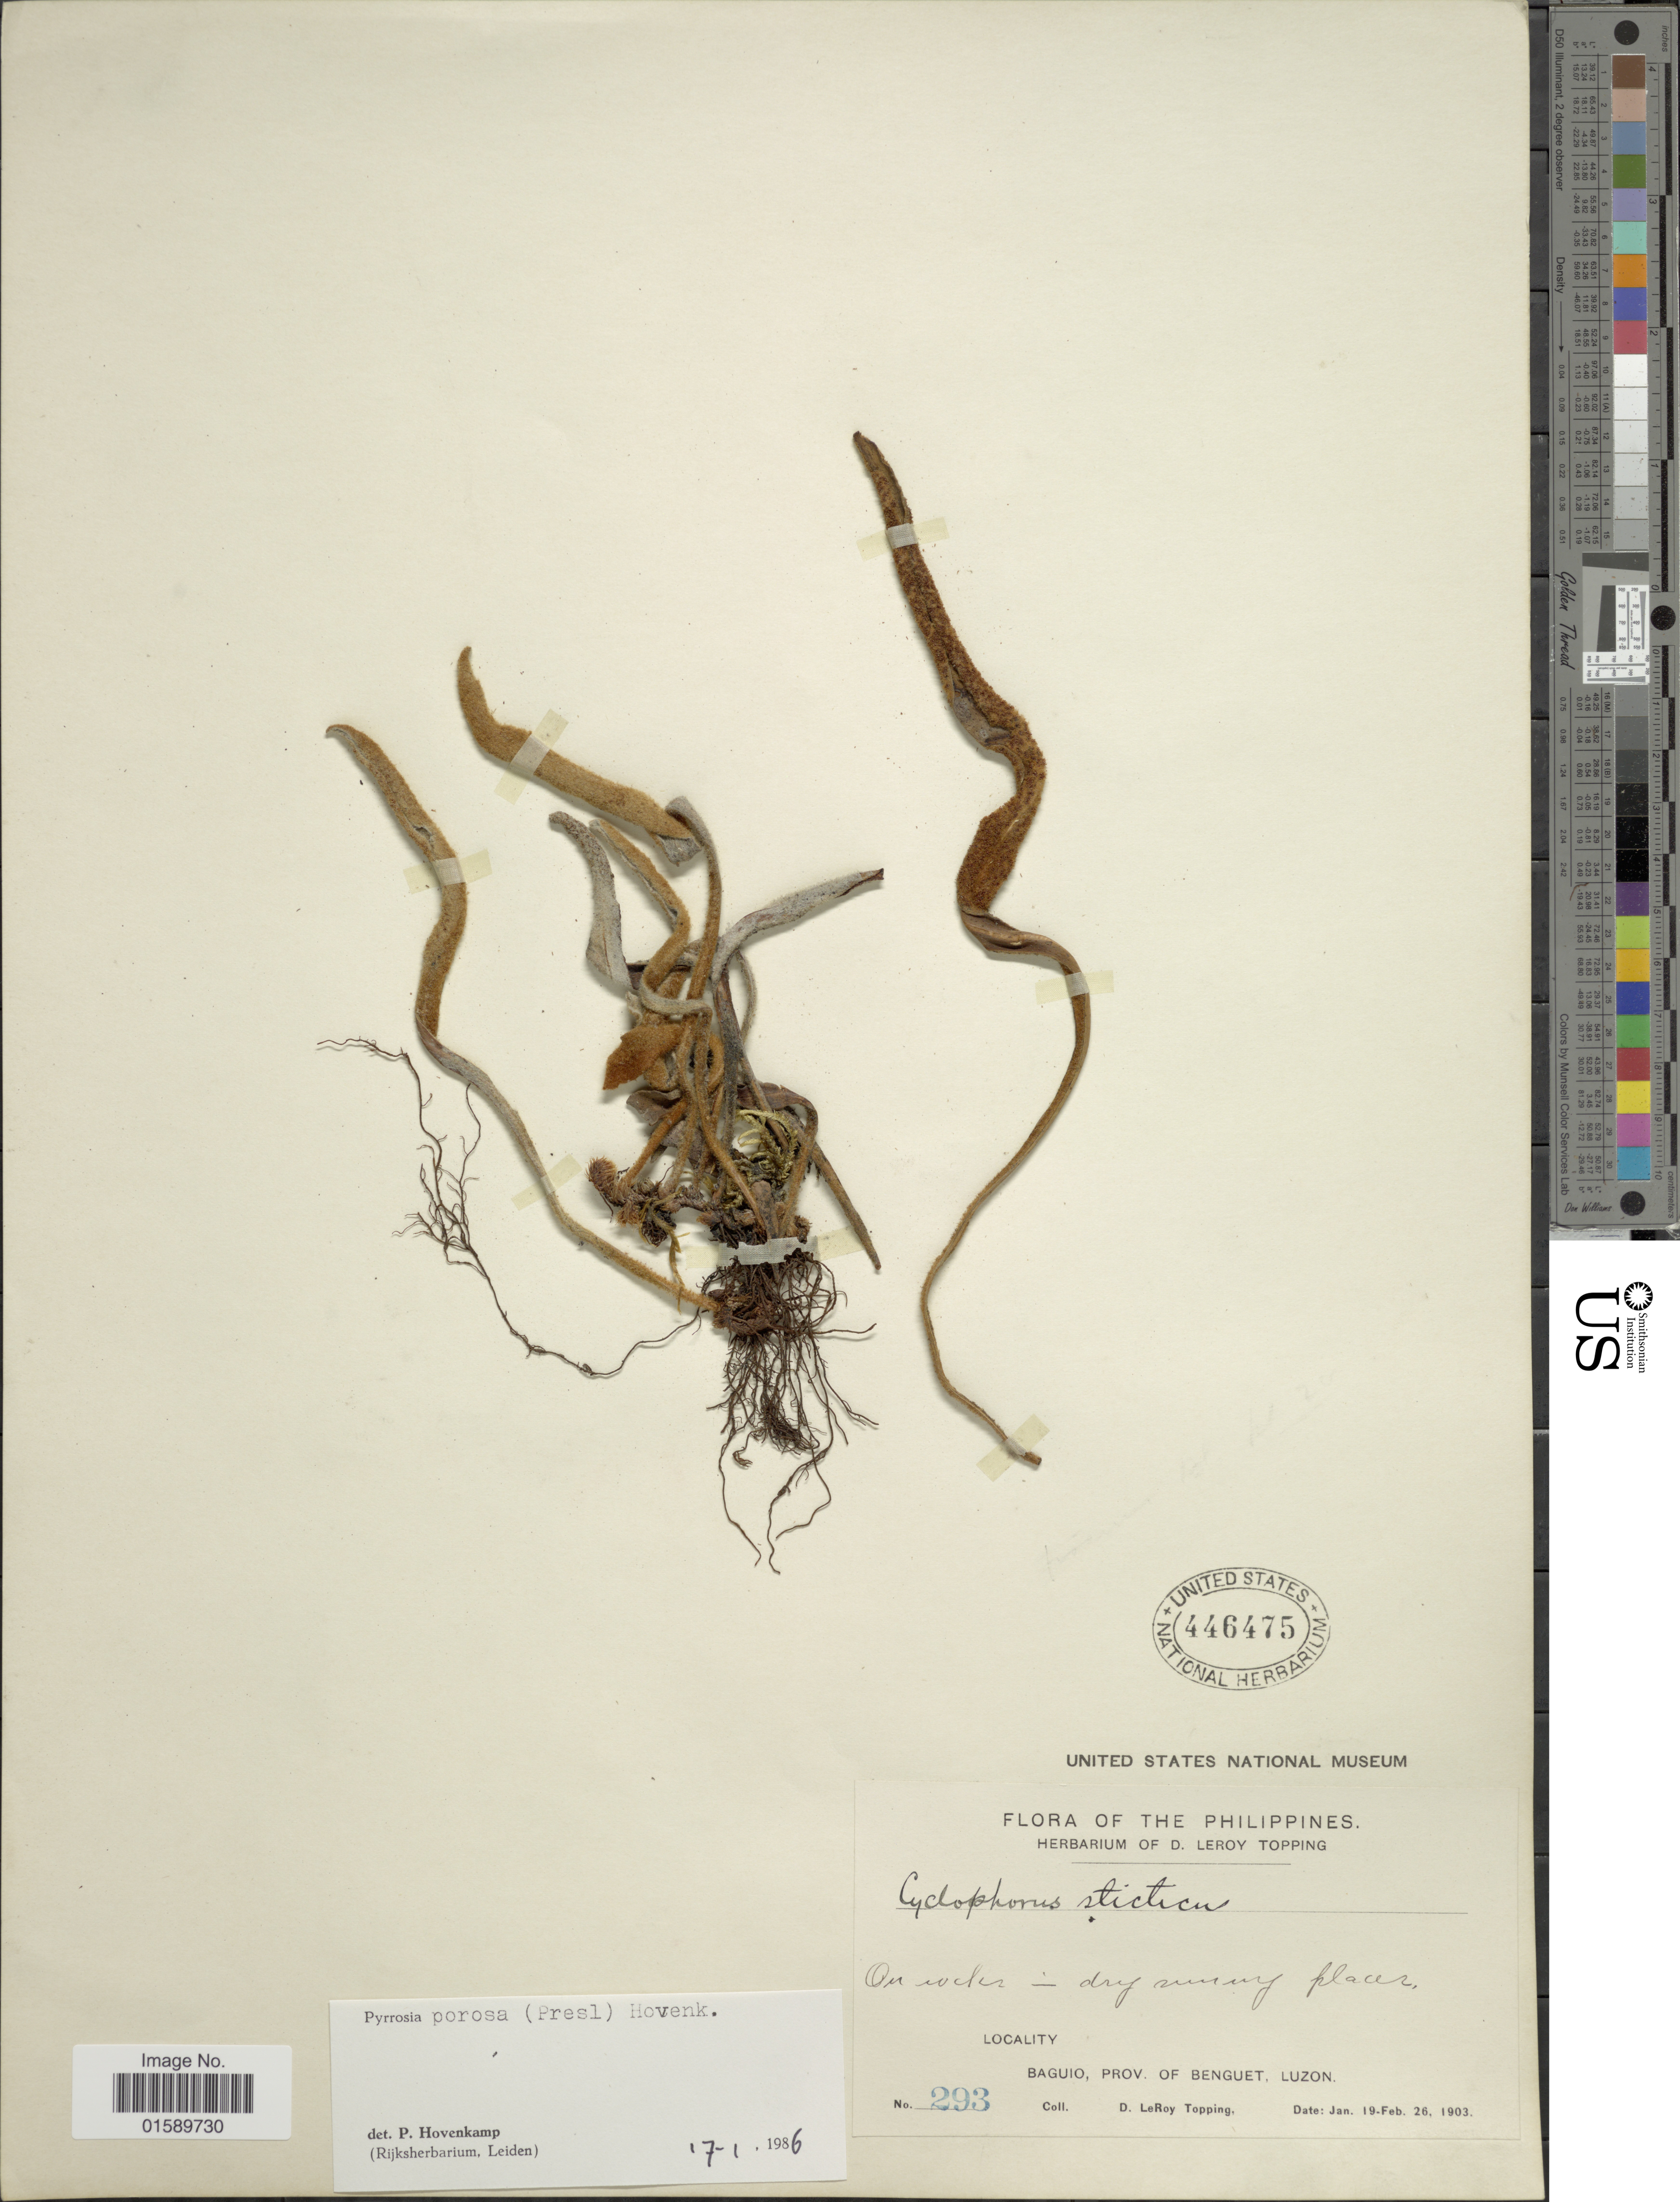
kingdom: Plantae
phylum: Tracheophyta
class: Polypodiopsida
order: Polypodiales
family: Polypodiaceae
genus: Pyrrosia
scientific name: Pyrrosia porosa var. porosa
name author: (C. Presl) Hovenkamp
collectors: D. L. Topping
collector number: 293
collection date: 1903-01-19/1903-02-26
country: Philippines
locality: Baguio, Prov. of Benguet, Luzon.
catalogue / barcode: US 446475